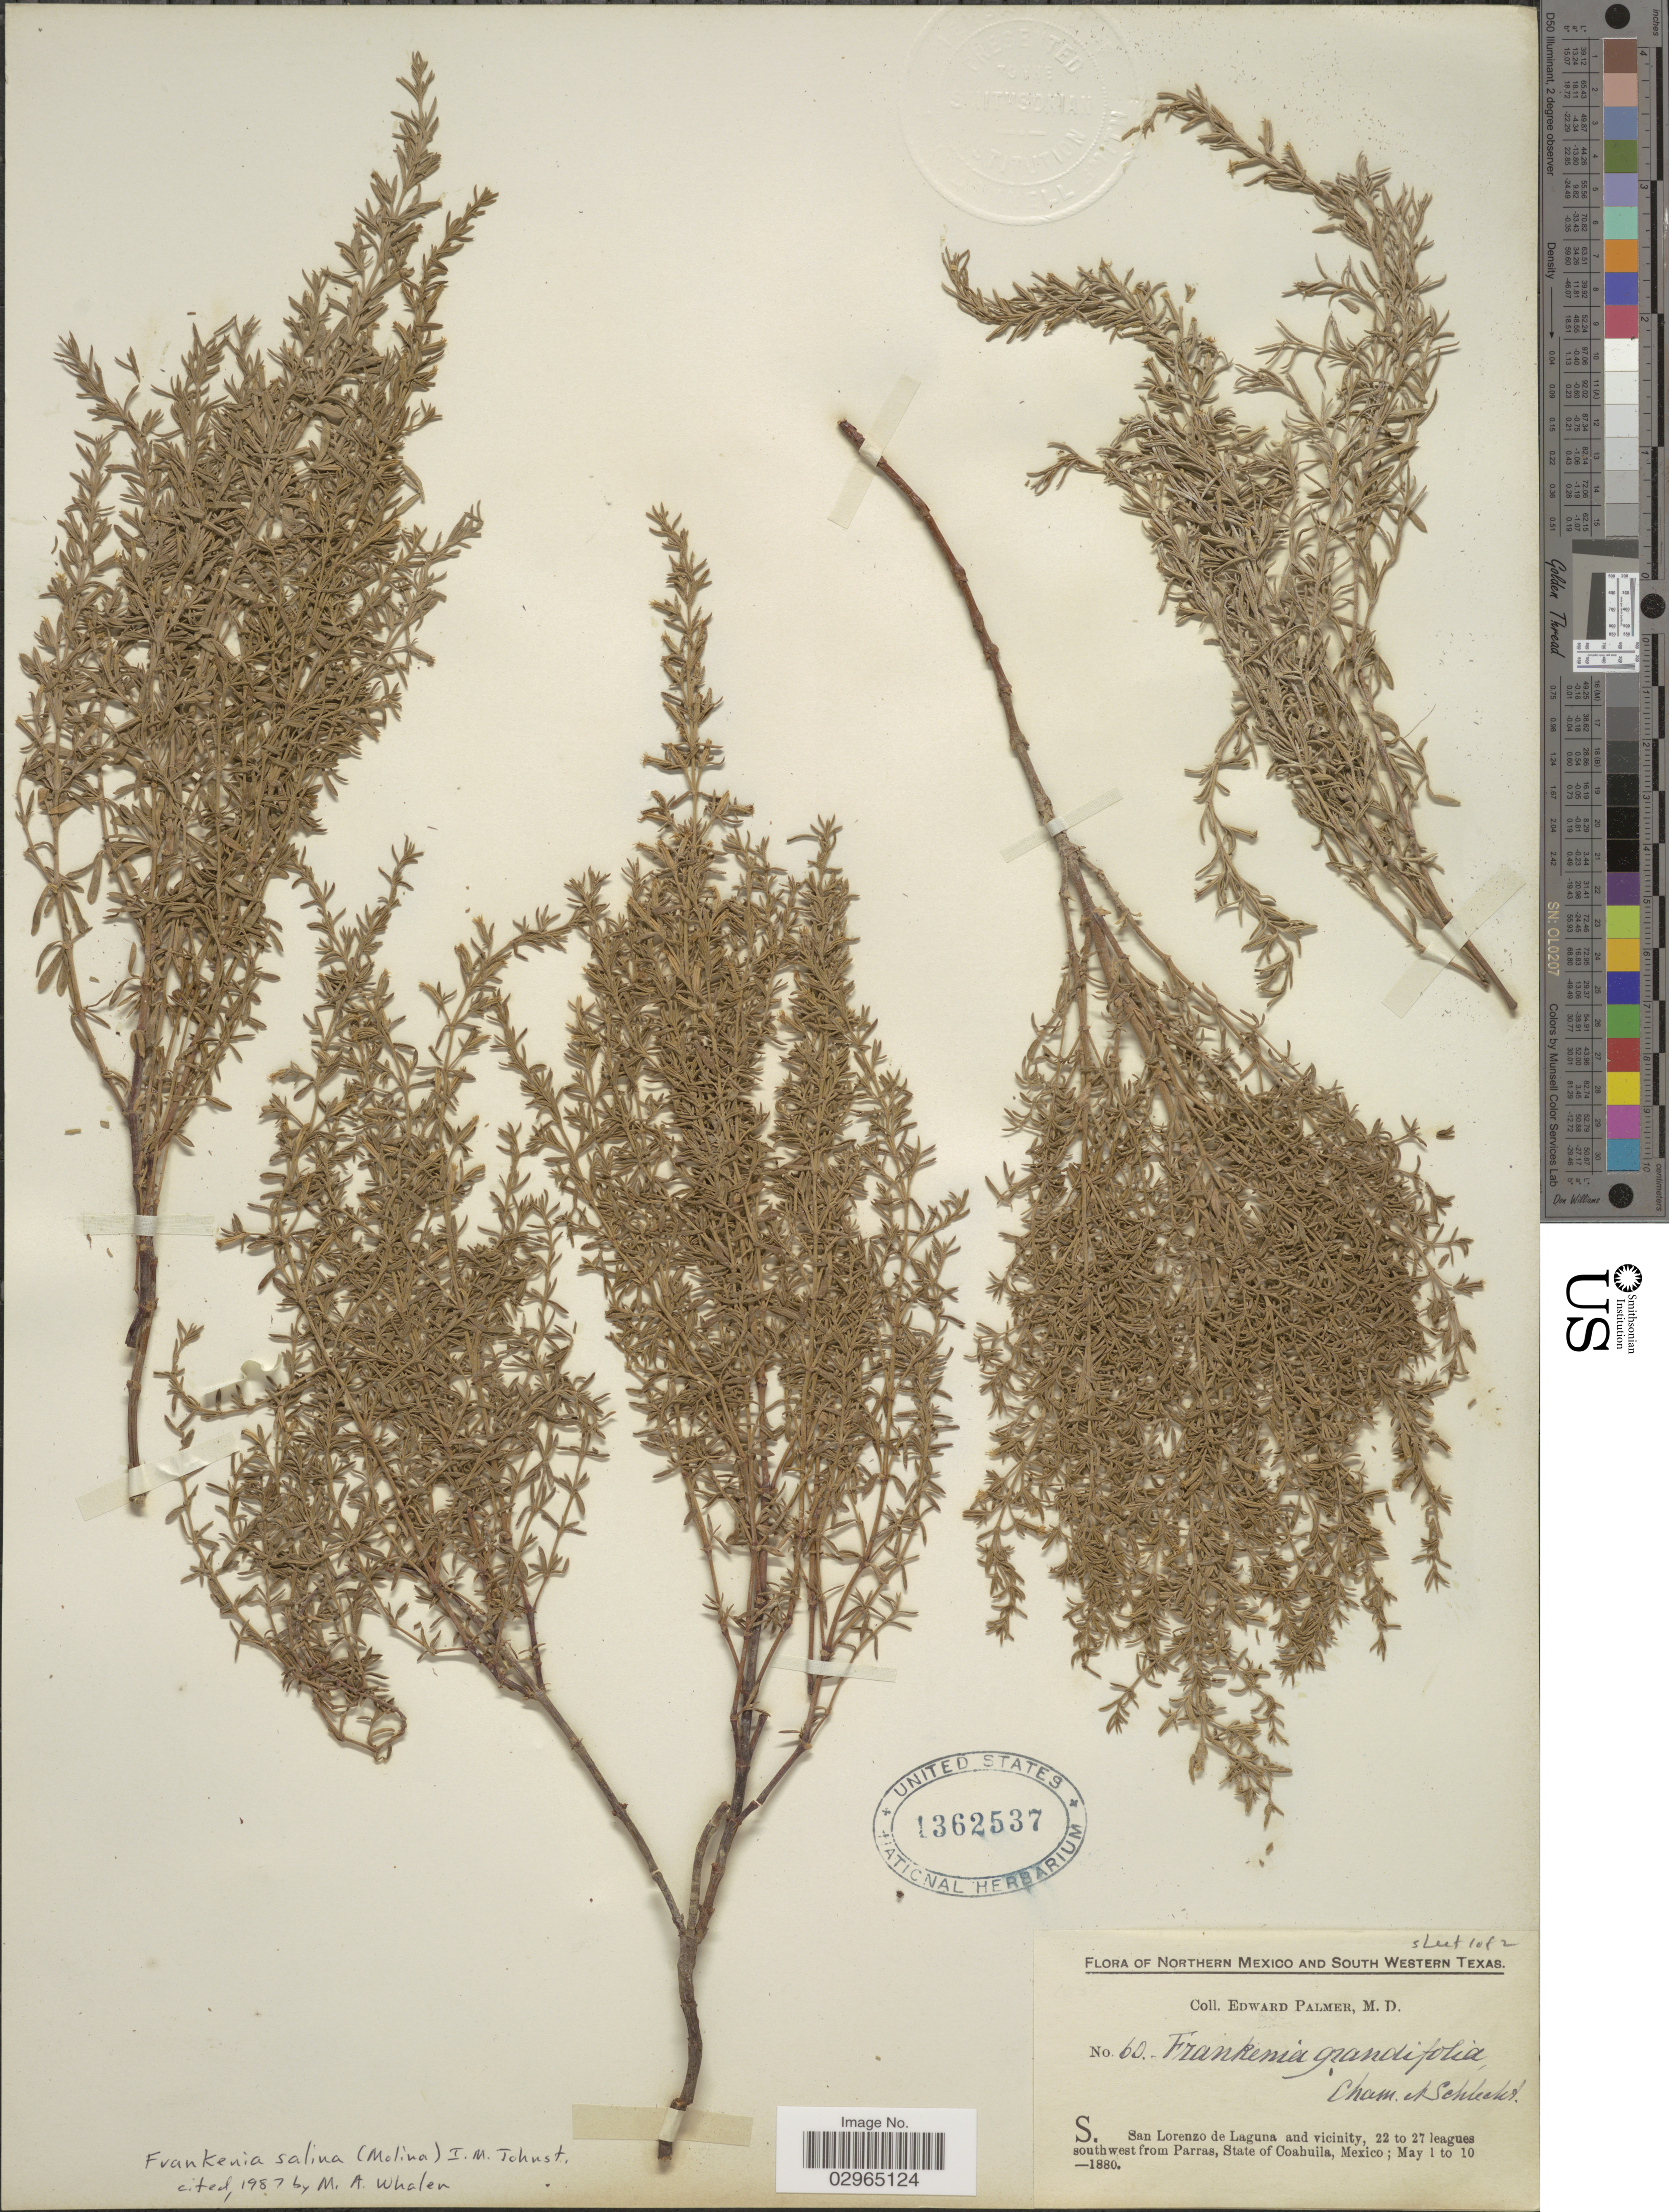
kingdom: Plantae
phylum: Tracheophyta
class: Magnoliopsida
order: Caryophyllales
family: Frankeniaceae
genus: Frankenia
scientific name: Frankenia salina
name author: (Molina) I.M. Johnst.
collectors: E. Palmer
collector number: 60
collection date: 1880-05-01/1880-05-10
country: Mexico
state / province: Coahuila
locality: Northern Mexico. San Lorenzo de Laguna and vicinity, 22 to 27 leagues southwest from Parras.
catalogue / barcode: US 1362537